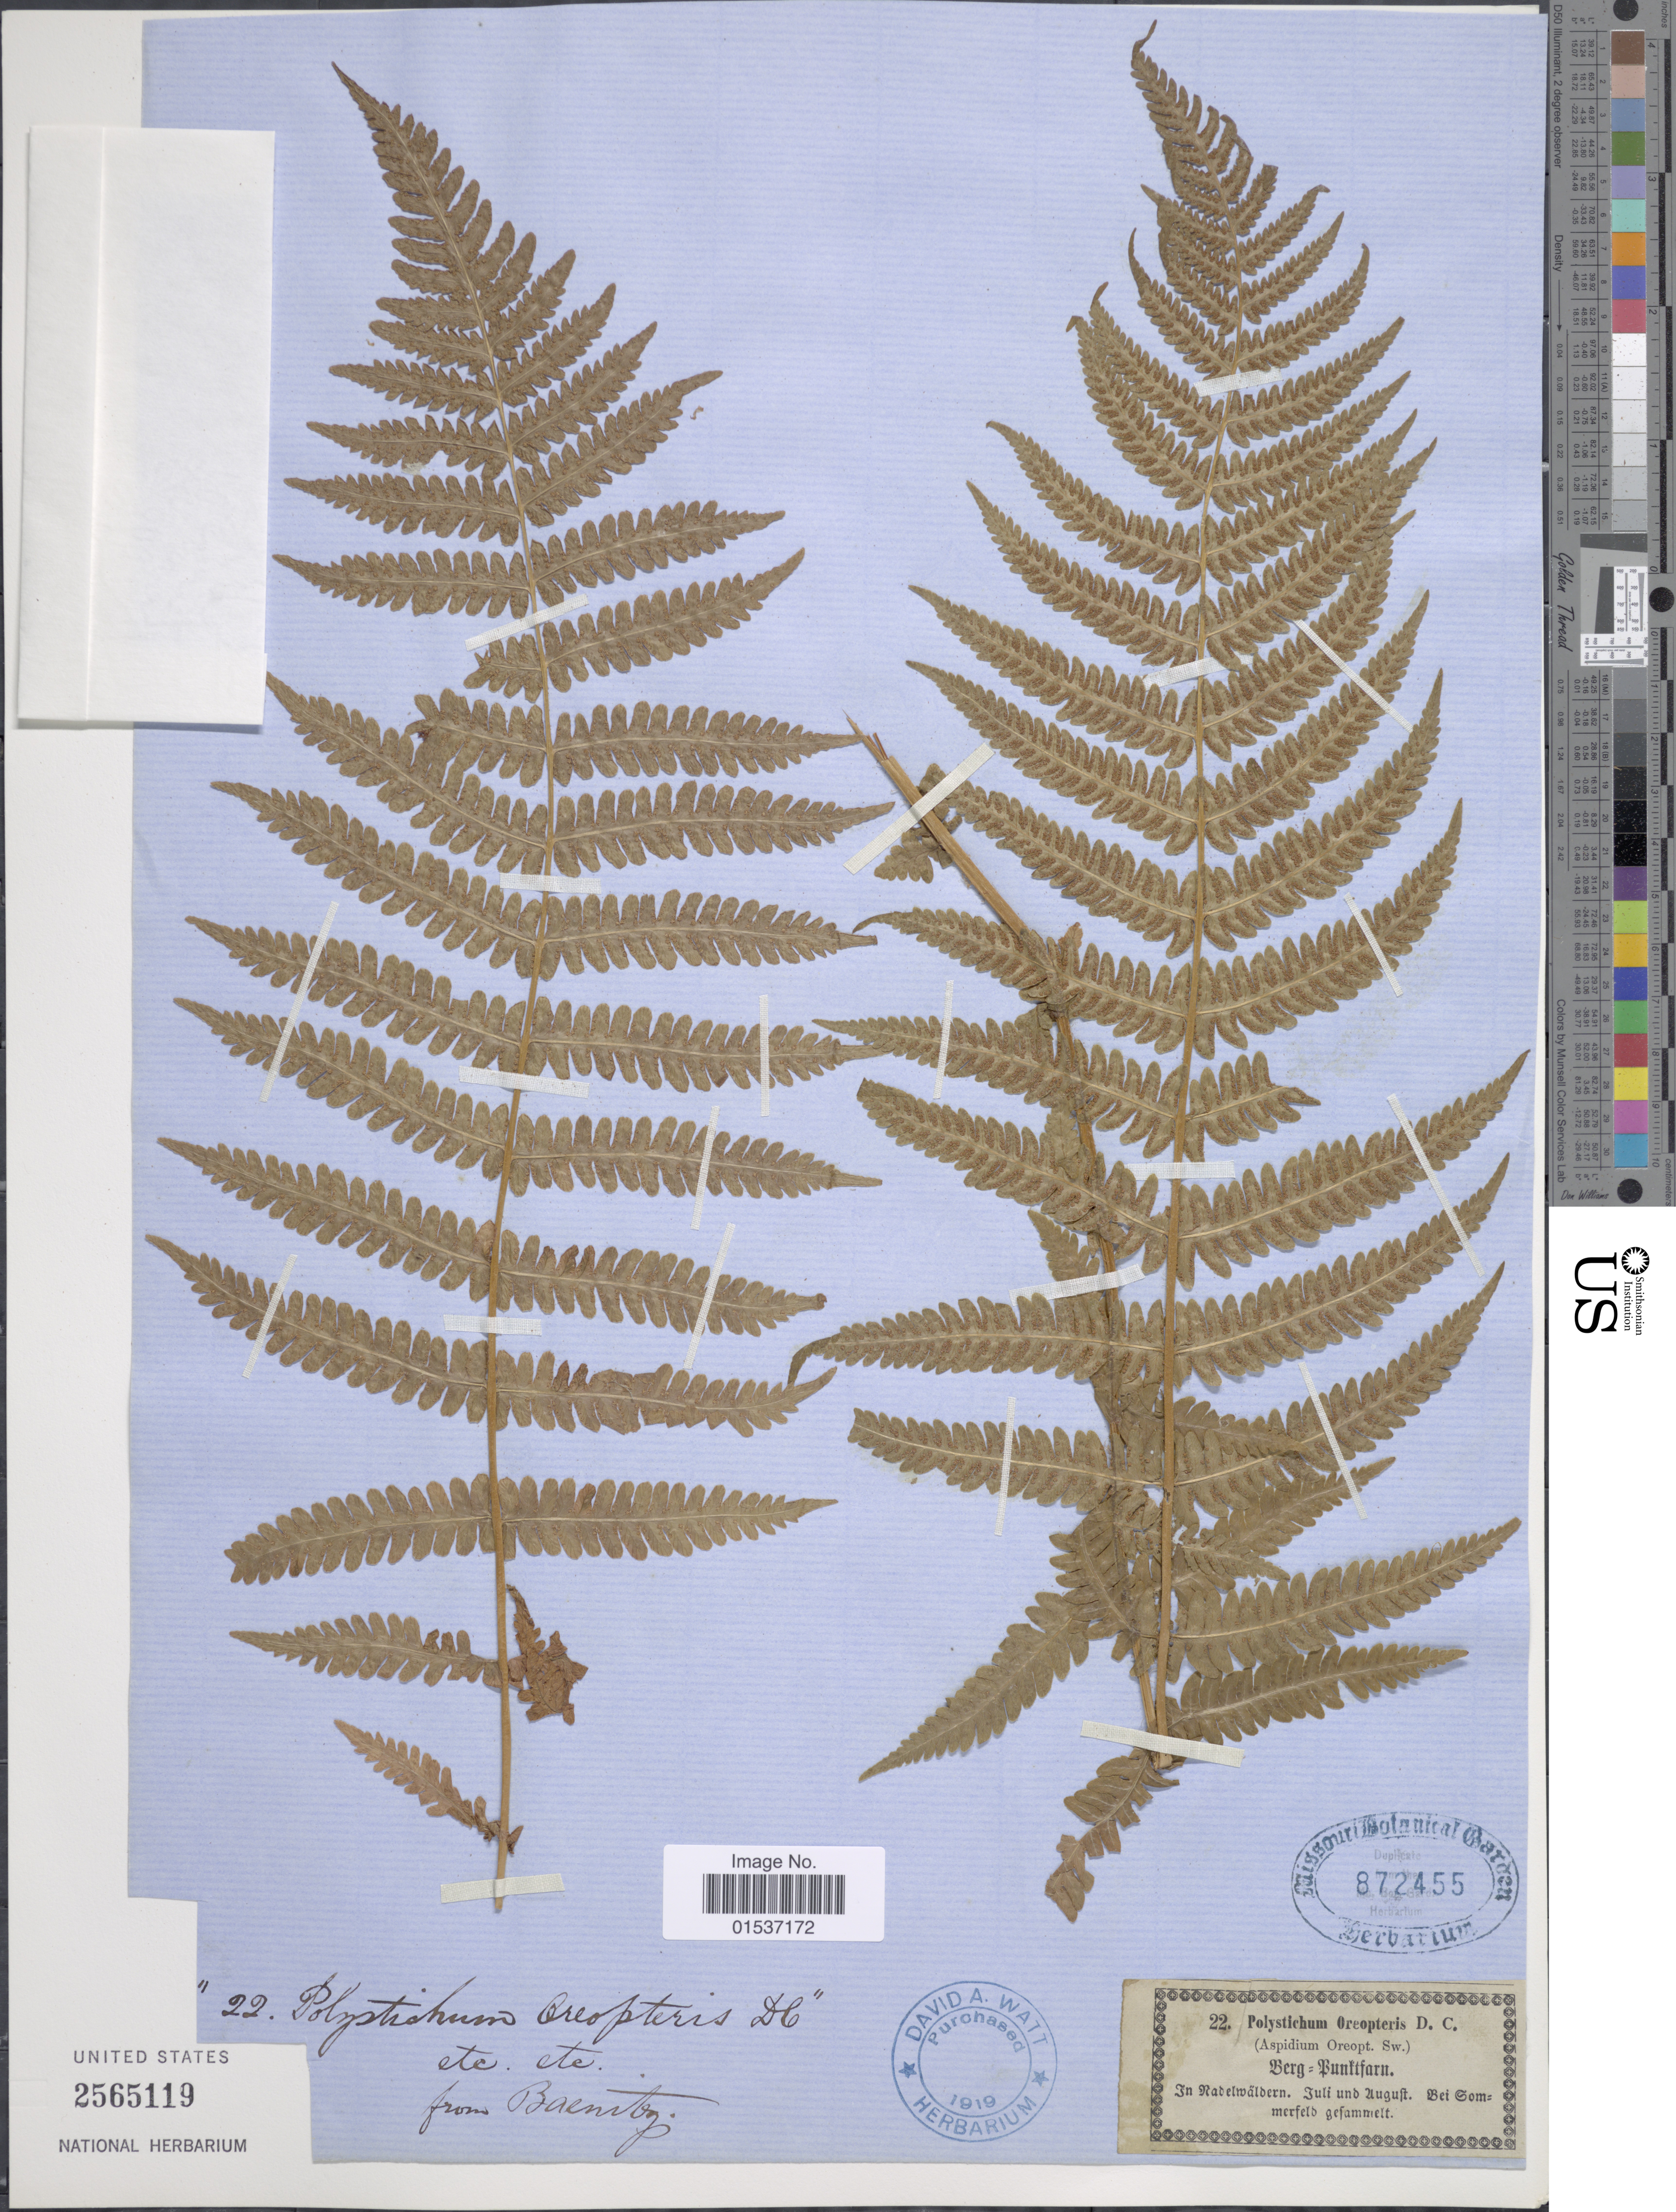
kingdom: Plantae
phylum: Tracheophyta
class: Polypodiopsida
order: Polypodiales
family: Thelypteridaceae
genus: Oreopteris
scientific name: Oreopteris limbosperma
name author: (All.) K. Iwats.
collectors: K. Baenitz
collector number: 22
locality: In Tadelwaldern. [interpreted]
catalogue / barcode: US 2565119